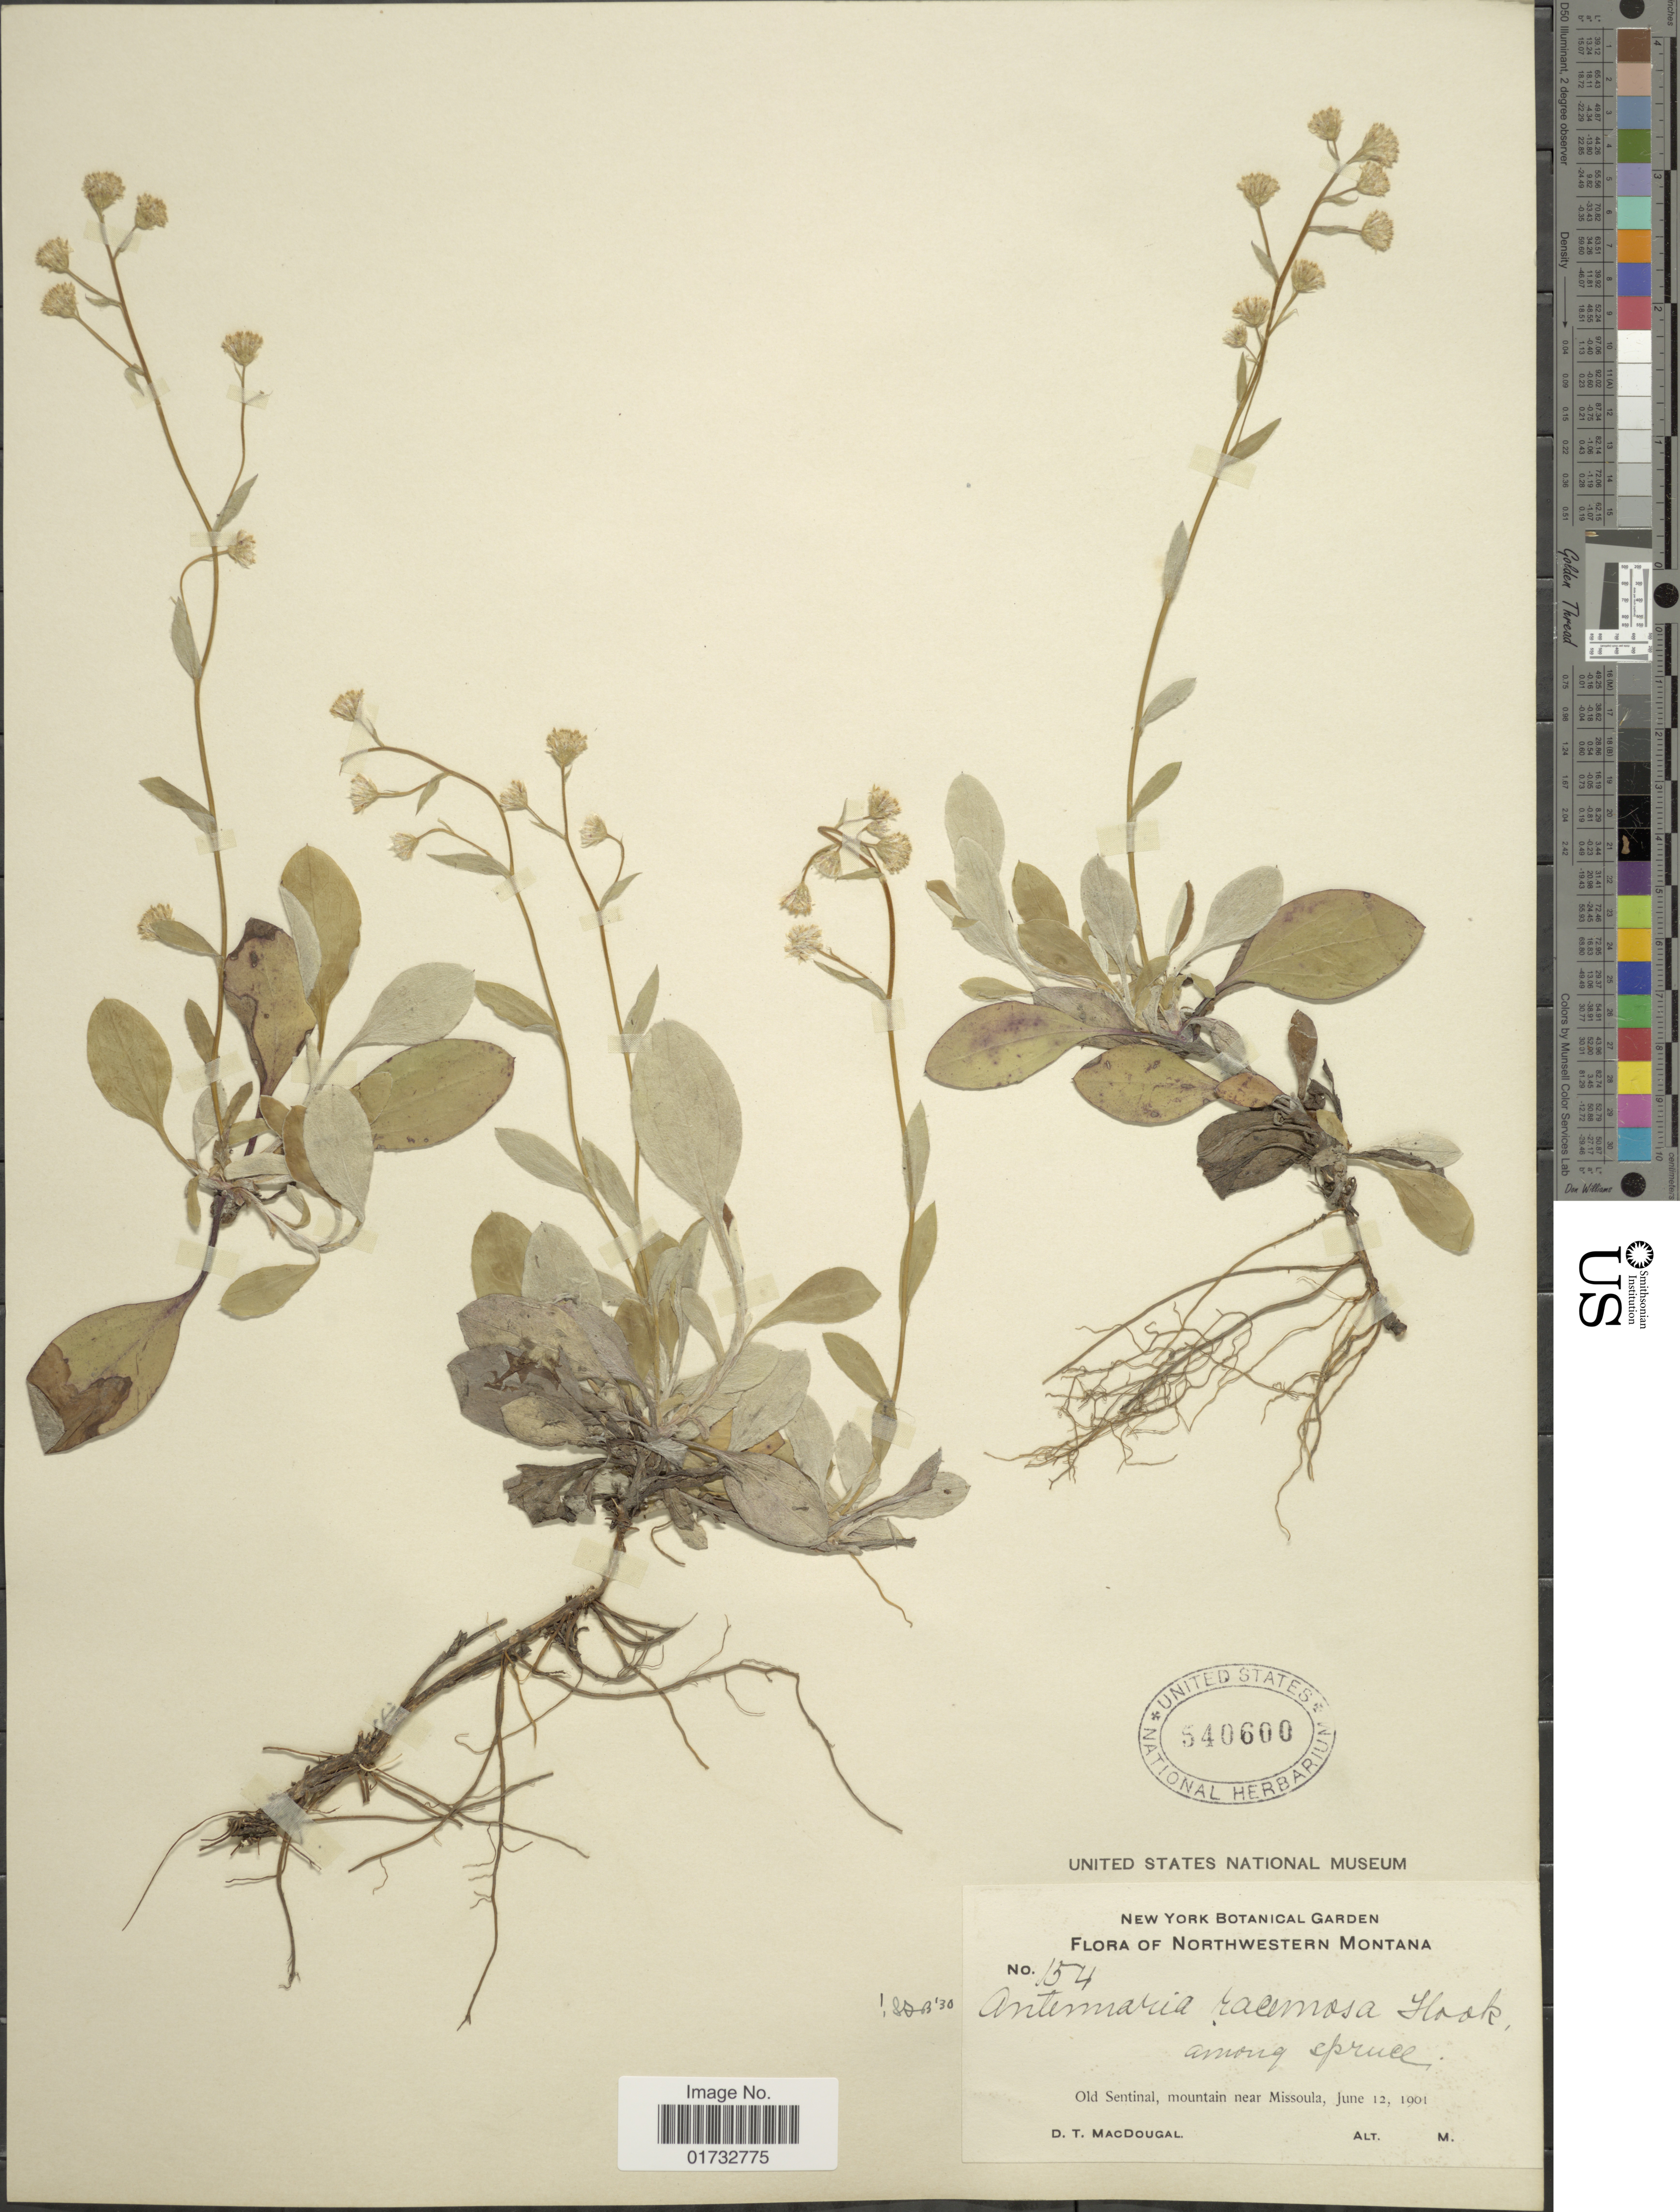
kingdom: Plantae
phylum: Tracheophyta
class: Magnoliopsida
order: Asterales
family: Asteraceae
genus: Antennaria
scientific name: Antennaria racemosa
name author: Hook.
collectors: D. T. MacDougal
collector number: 154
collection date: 1901-06-12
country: United States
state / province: Montana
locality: Nortwestern Montana. Old Sentinal, mountain near Missoula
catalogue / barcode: US 540600